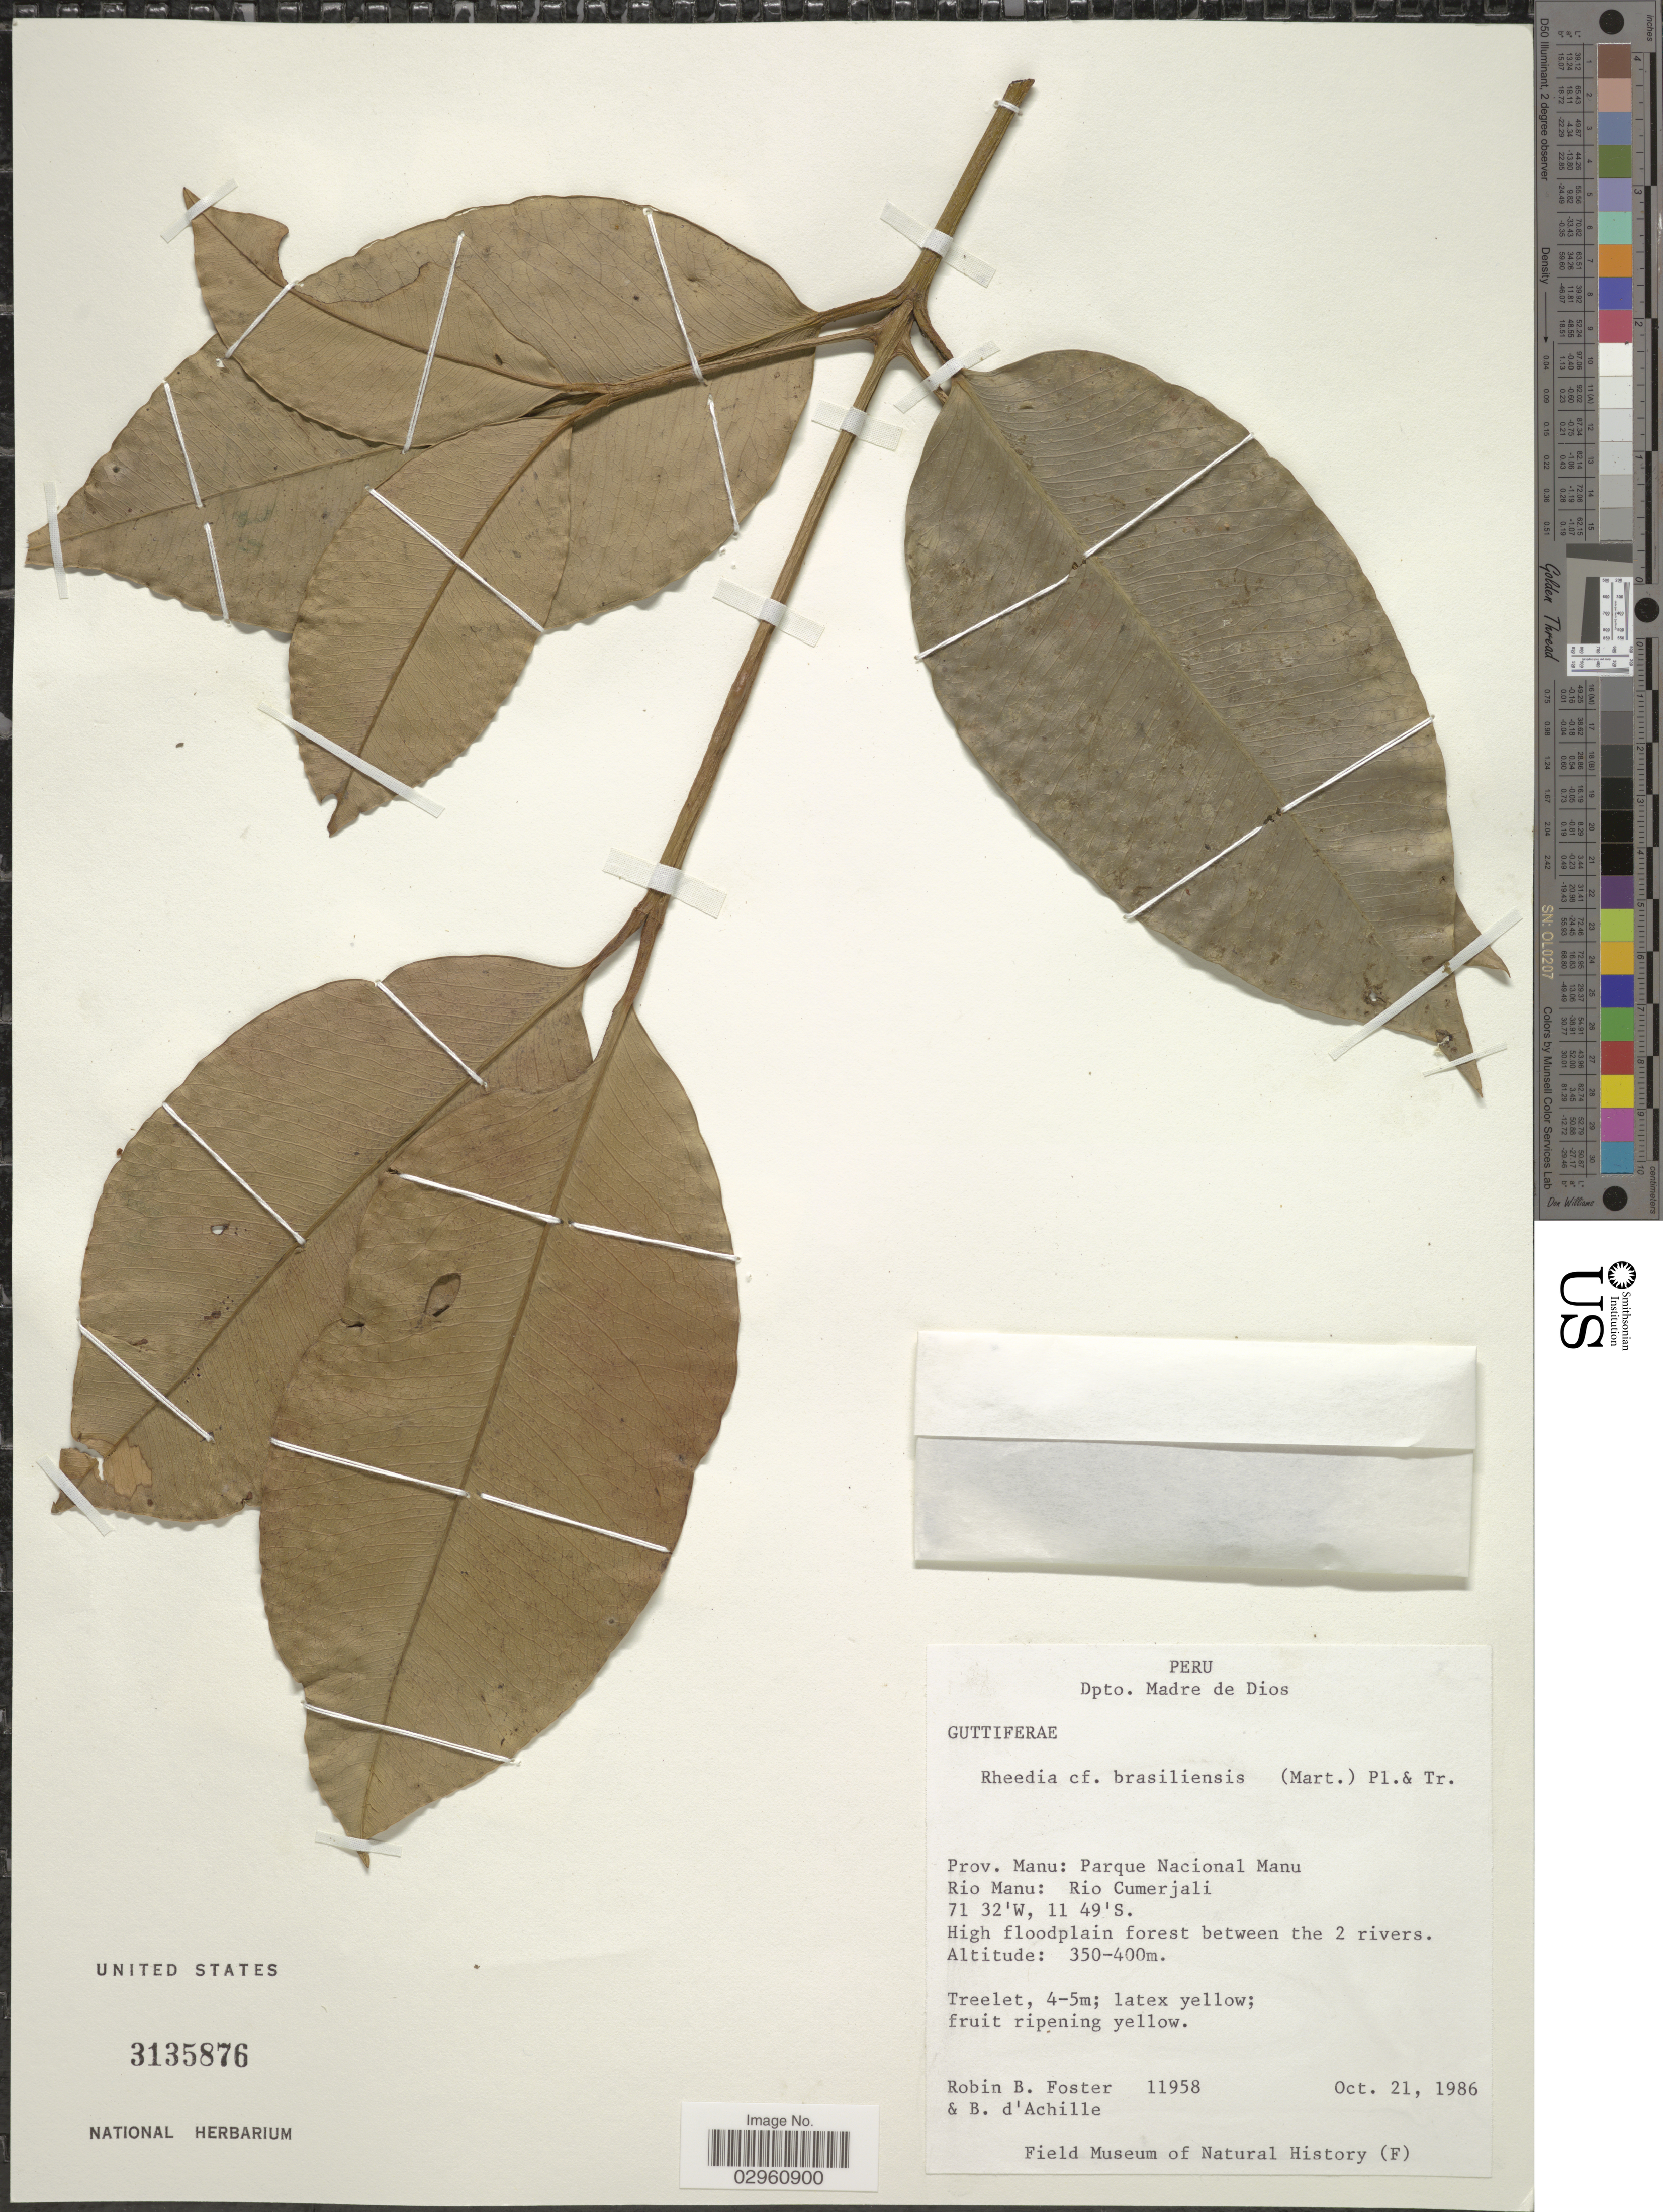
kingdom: Plantae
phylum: Tracheophyta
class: Magnoliopsida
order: Malpighiales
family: Clusiaceae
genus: Garcinia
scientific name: Garcinia x guacopary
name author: (S. Moore) M. Nee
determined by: Medellin-Zabala, D.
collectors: R. B. Foster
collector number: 11958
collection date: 1986-10-21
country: Peru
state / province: Madre de Dios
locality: Dpto. Madre de Dios. Prov. Manu: Parque Nacional Manu. Rio Manu: Rio Cumerjali. High floodplain forest between the 2 rivers.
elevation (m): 350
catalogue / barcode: US 3135876